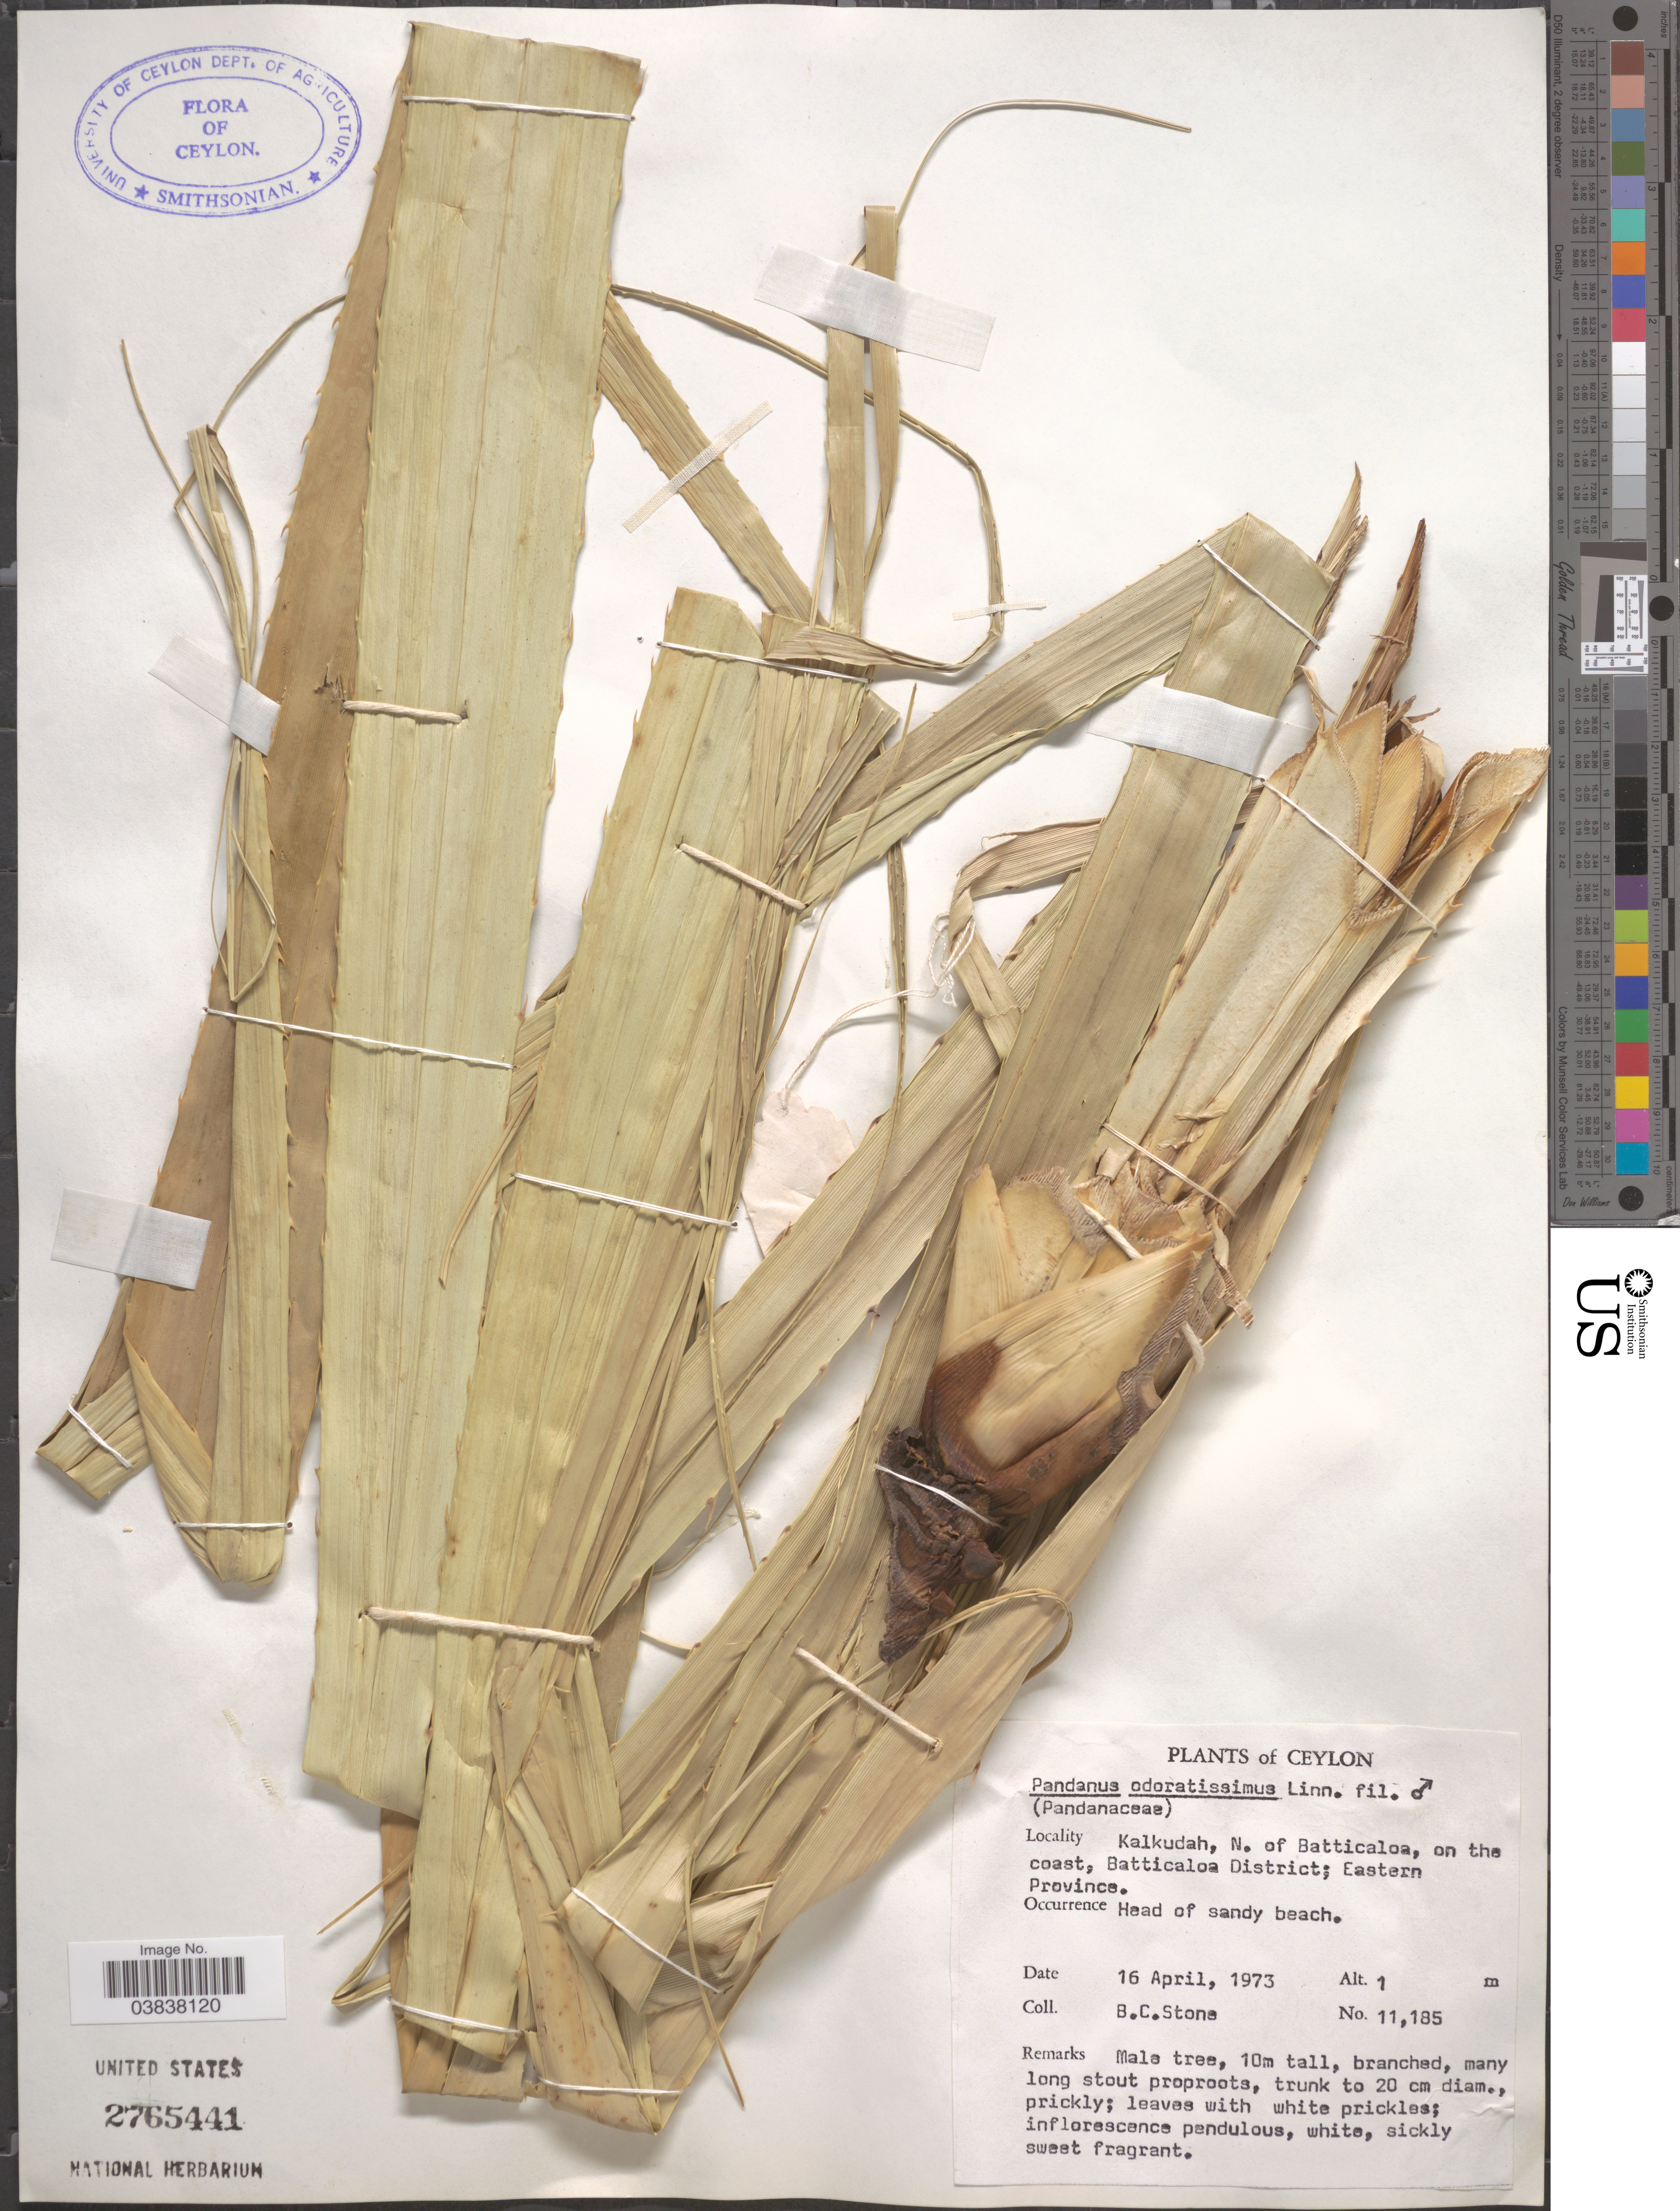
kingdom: Plantae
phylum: Tracheophyta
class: Liliopsida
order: Pandanales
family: Pandanaceae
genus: Pandanus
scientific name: Pandanus odoratissimus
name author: L. f.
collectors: B. C. Stone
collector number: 11185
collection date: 1973-04-16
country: Sri Lanka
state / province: Eastern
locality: Ceylon. Kalkudah, N. of Batticaloa, on the coast, Batticaloa District.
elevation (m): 1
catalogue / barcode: US 2765441